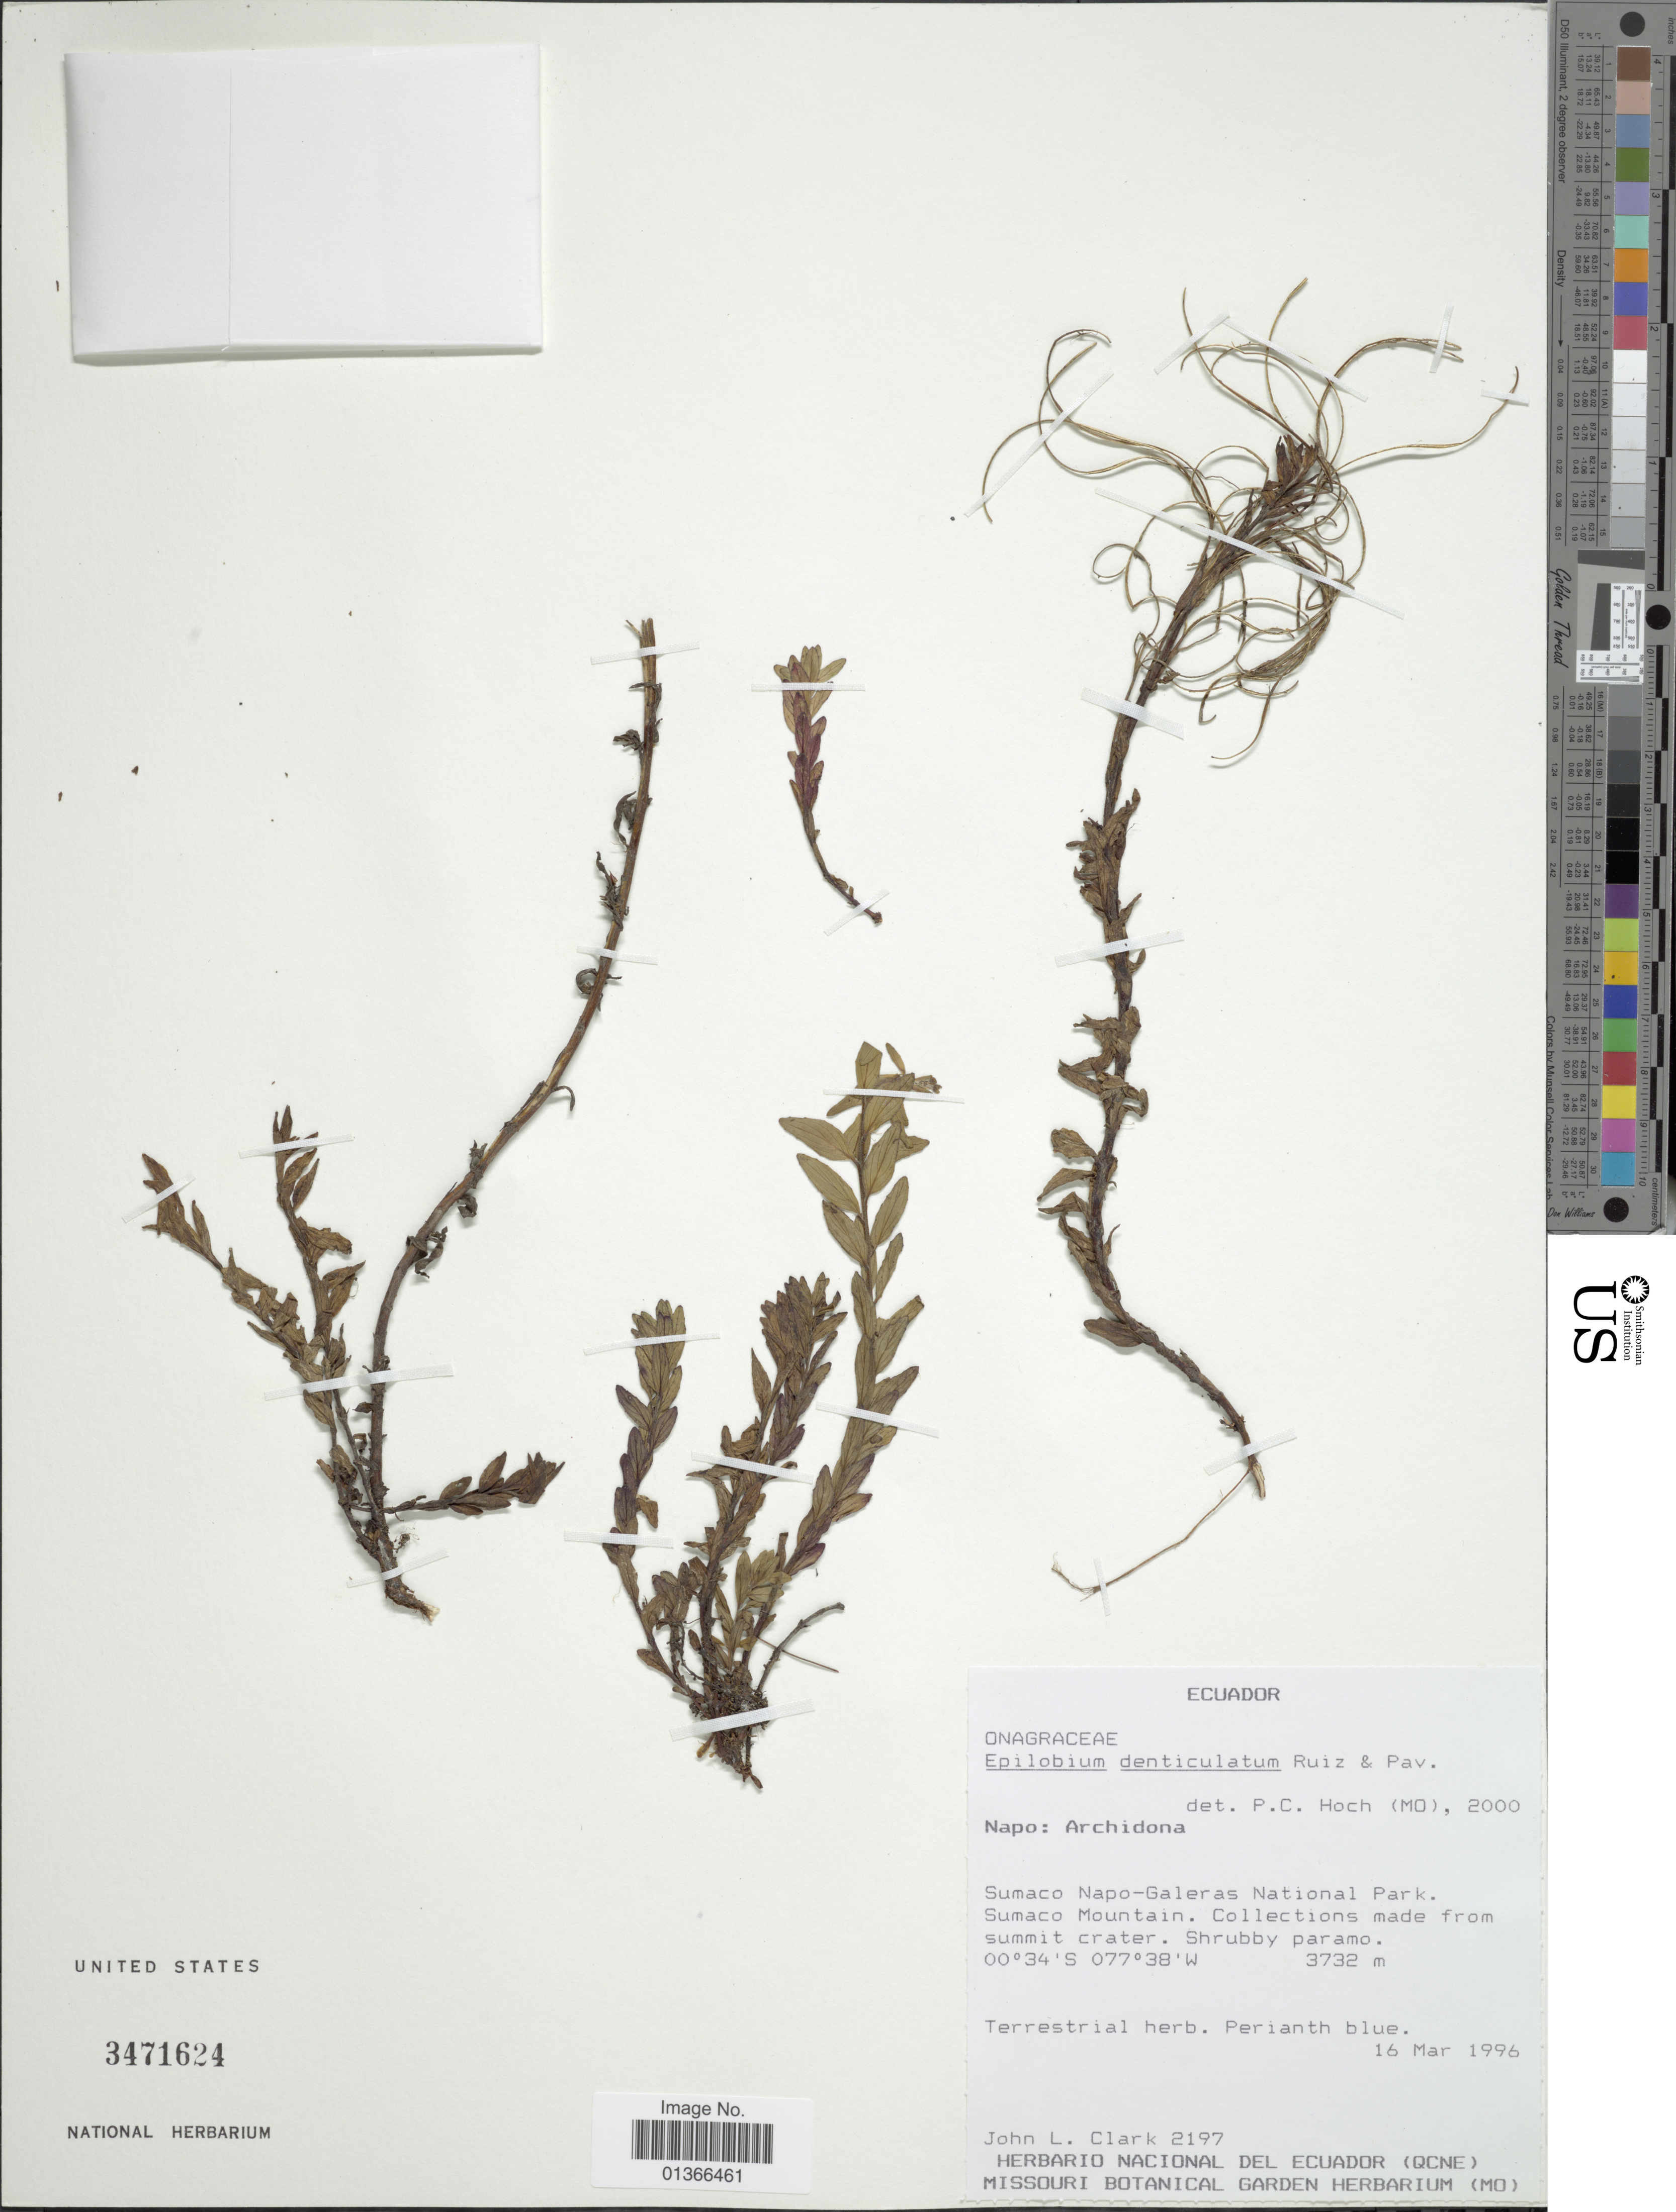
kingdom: Plantae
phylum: Tracheophyta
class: Magnoliopsida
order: Myrtales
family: Onagraceae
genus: Epilobium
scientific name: Epilobium denticulatum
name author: Ruiz & Pav.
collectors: J. L. Clark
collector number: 2197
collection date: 1996-03-16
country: Ecuador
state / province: Napo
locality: Archidona. Sumaco Napo-Galeras National Park. Sumaco Mountain.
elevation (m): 3732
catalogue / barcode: US 3471624